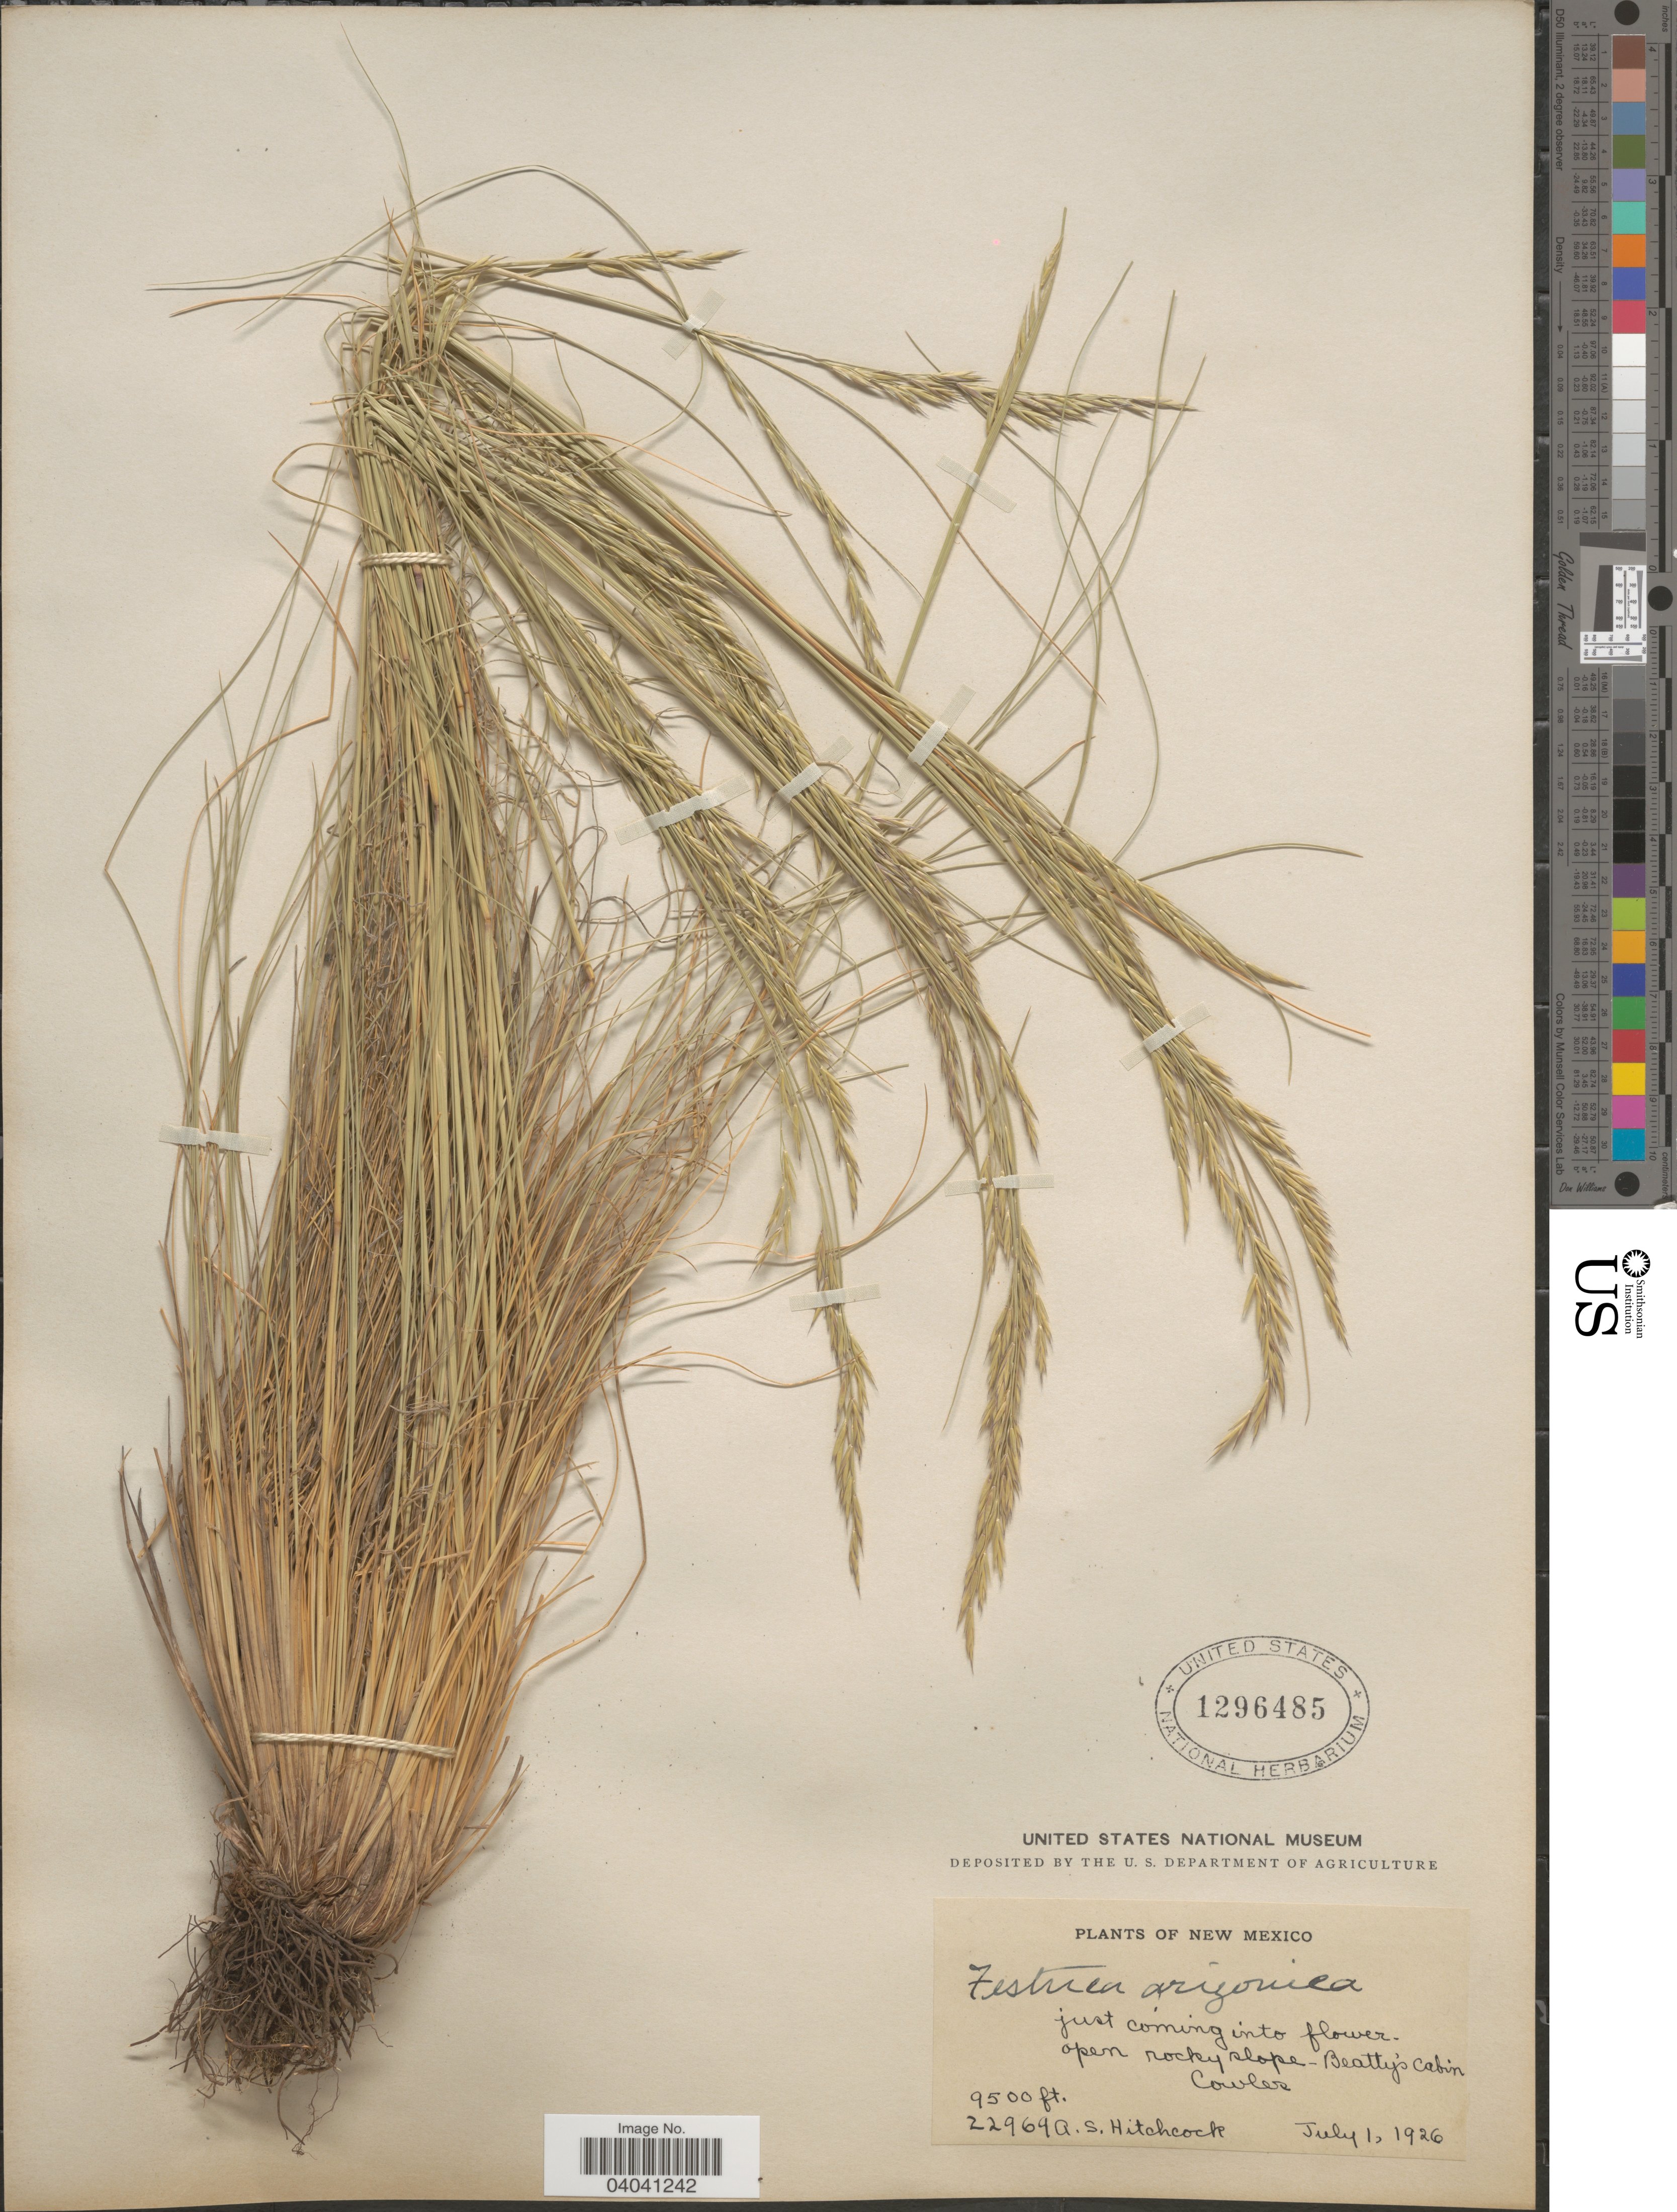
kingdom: Plantae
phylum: Tracheophyta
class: Liliopsida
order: Poales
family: Poaceae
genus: Festuca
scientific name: Festuca arizonica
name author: Vasey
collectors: A. S. Hitchcock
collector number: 22969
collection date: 1926-07-01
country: United States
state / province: New Mexico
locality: Open rocky slope, Beatty's Cabin, Cowles.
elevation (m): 2896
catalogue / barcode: US 1296485